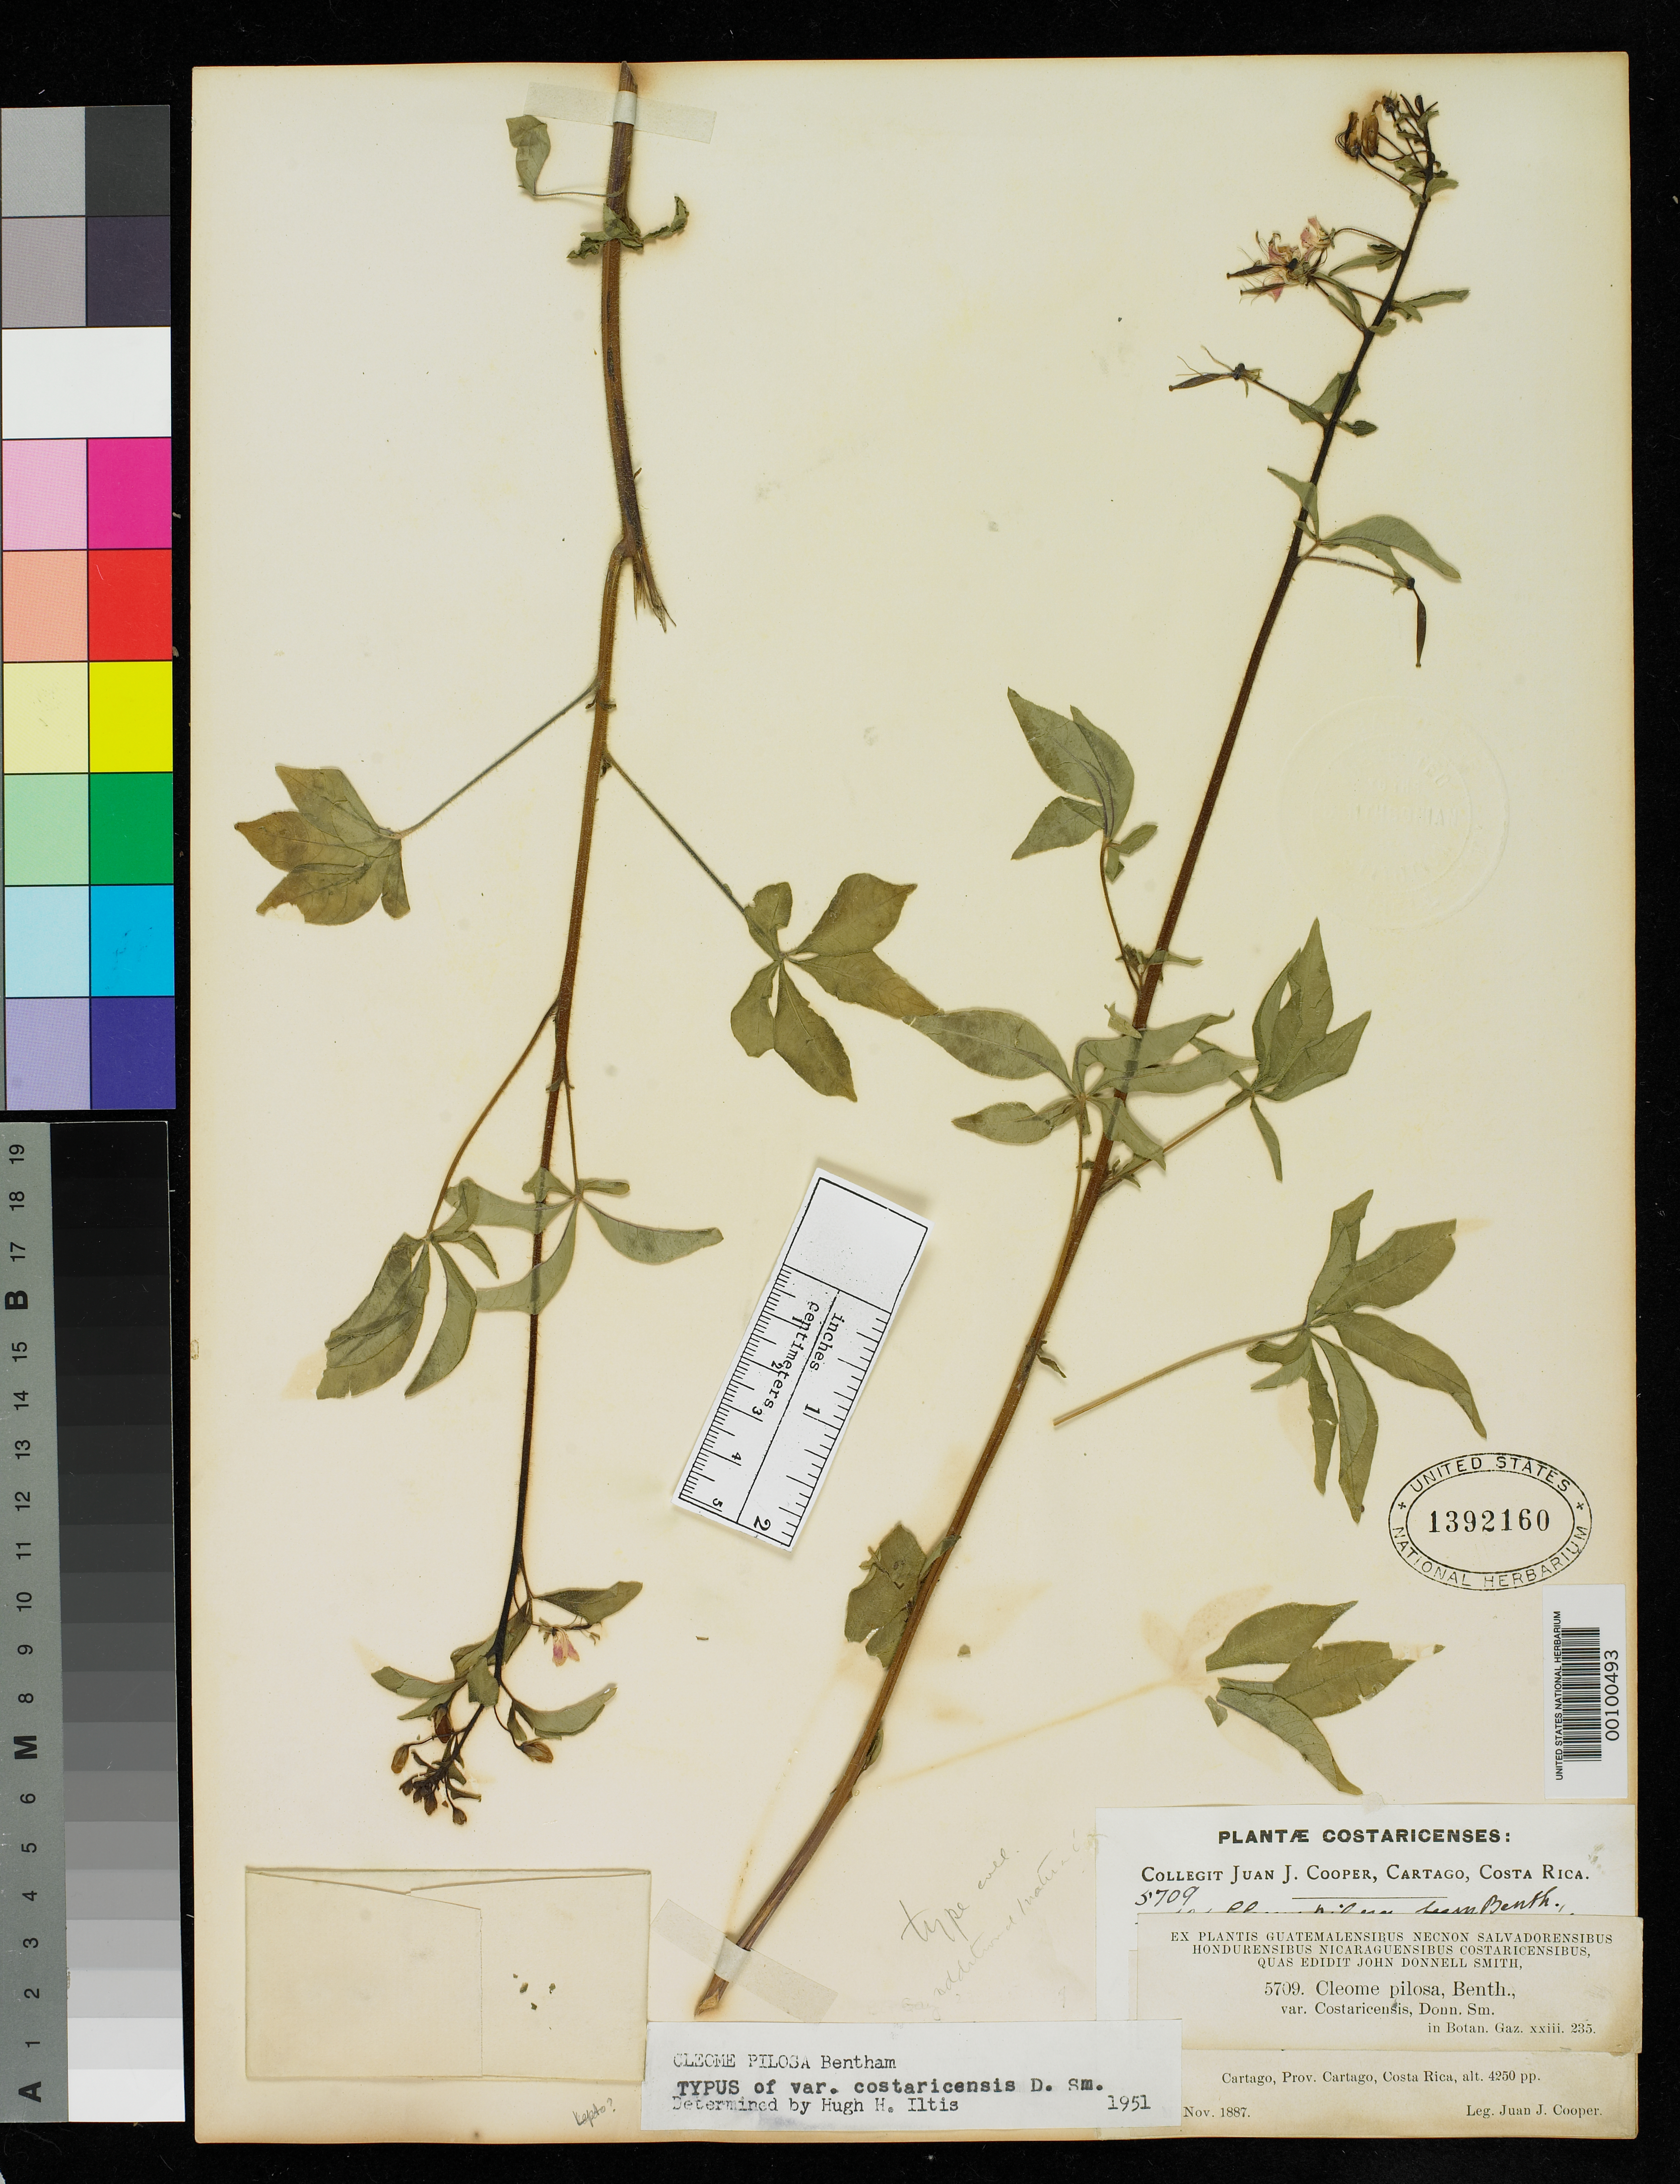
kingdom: Plantae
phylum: Tracheophyta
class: Magnoliopsida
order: Brassicales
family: Cleomaceae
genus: Cleome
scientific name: Cleome pilosa var. costaricensis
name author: Donn. Sm.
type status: Syntype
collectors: J. J. Cooper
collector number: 5709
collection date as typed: Nov 1887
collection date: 1887-11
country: Costa Rica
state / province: Cartago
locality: Cartago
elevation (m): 1295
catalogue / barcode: US 1392160